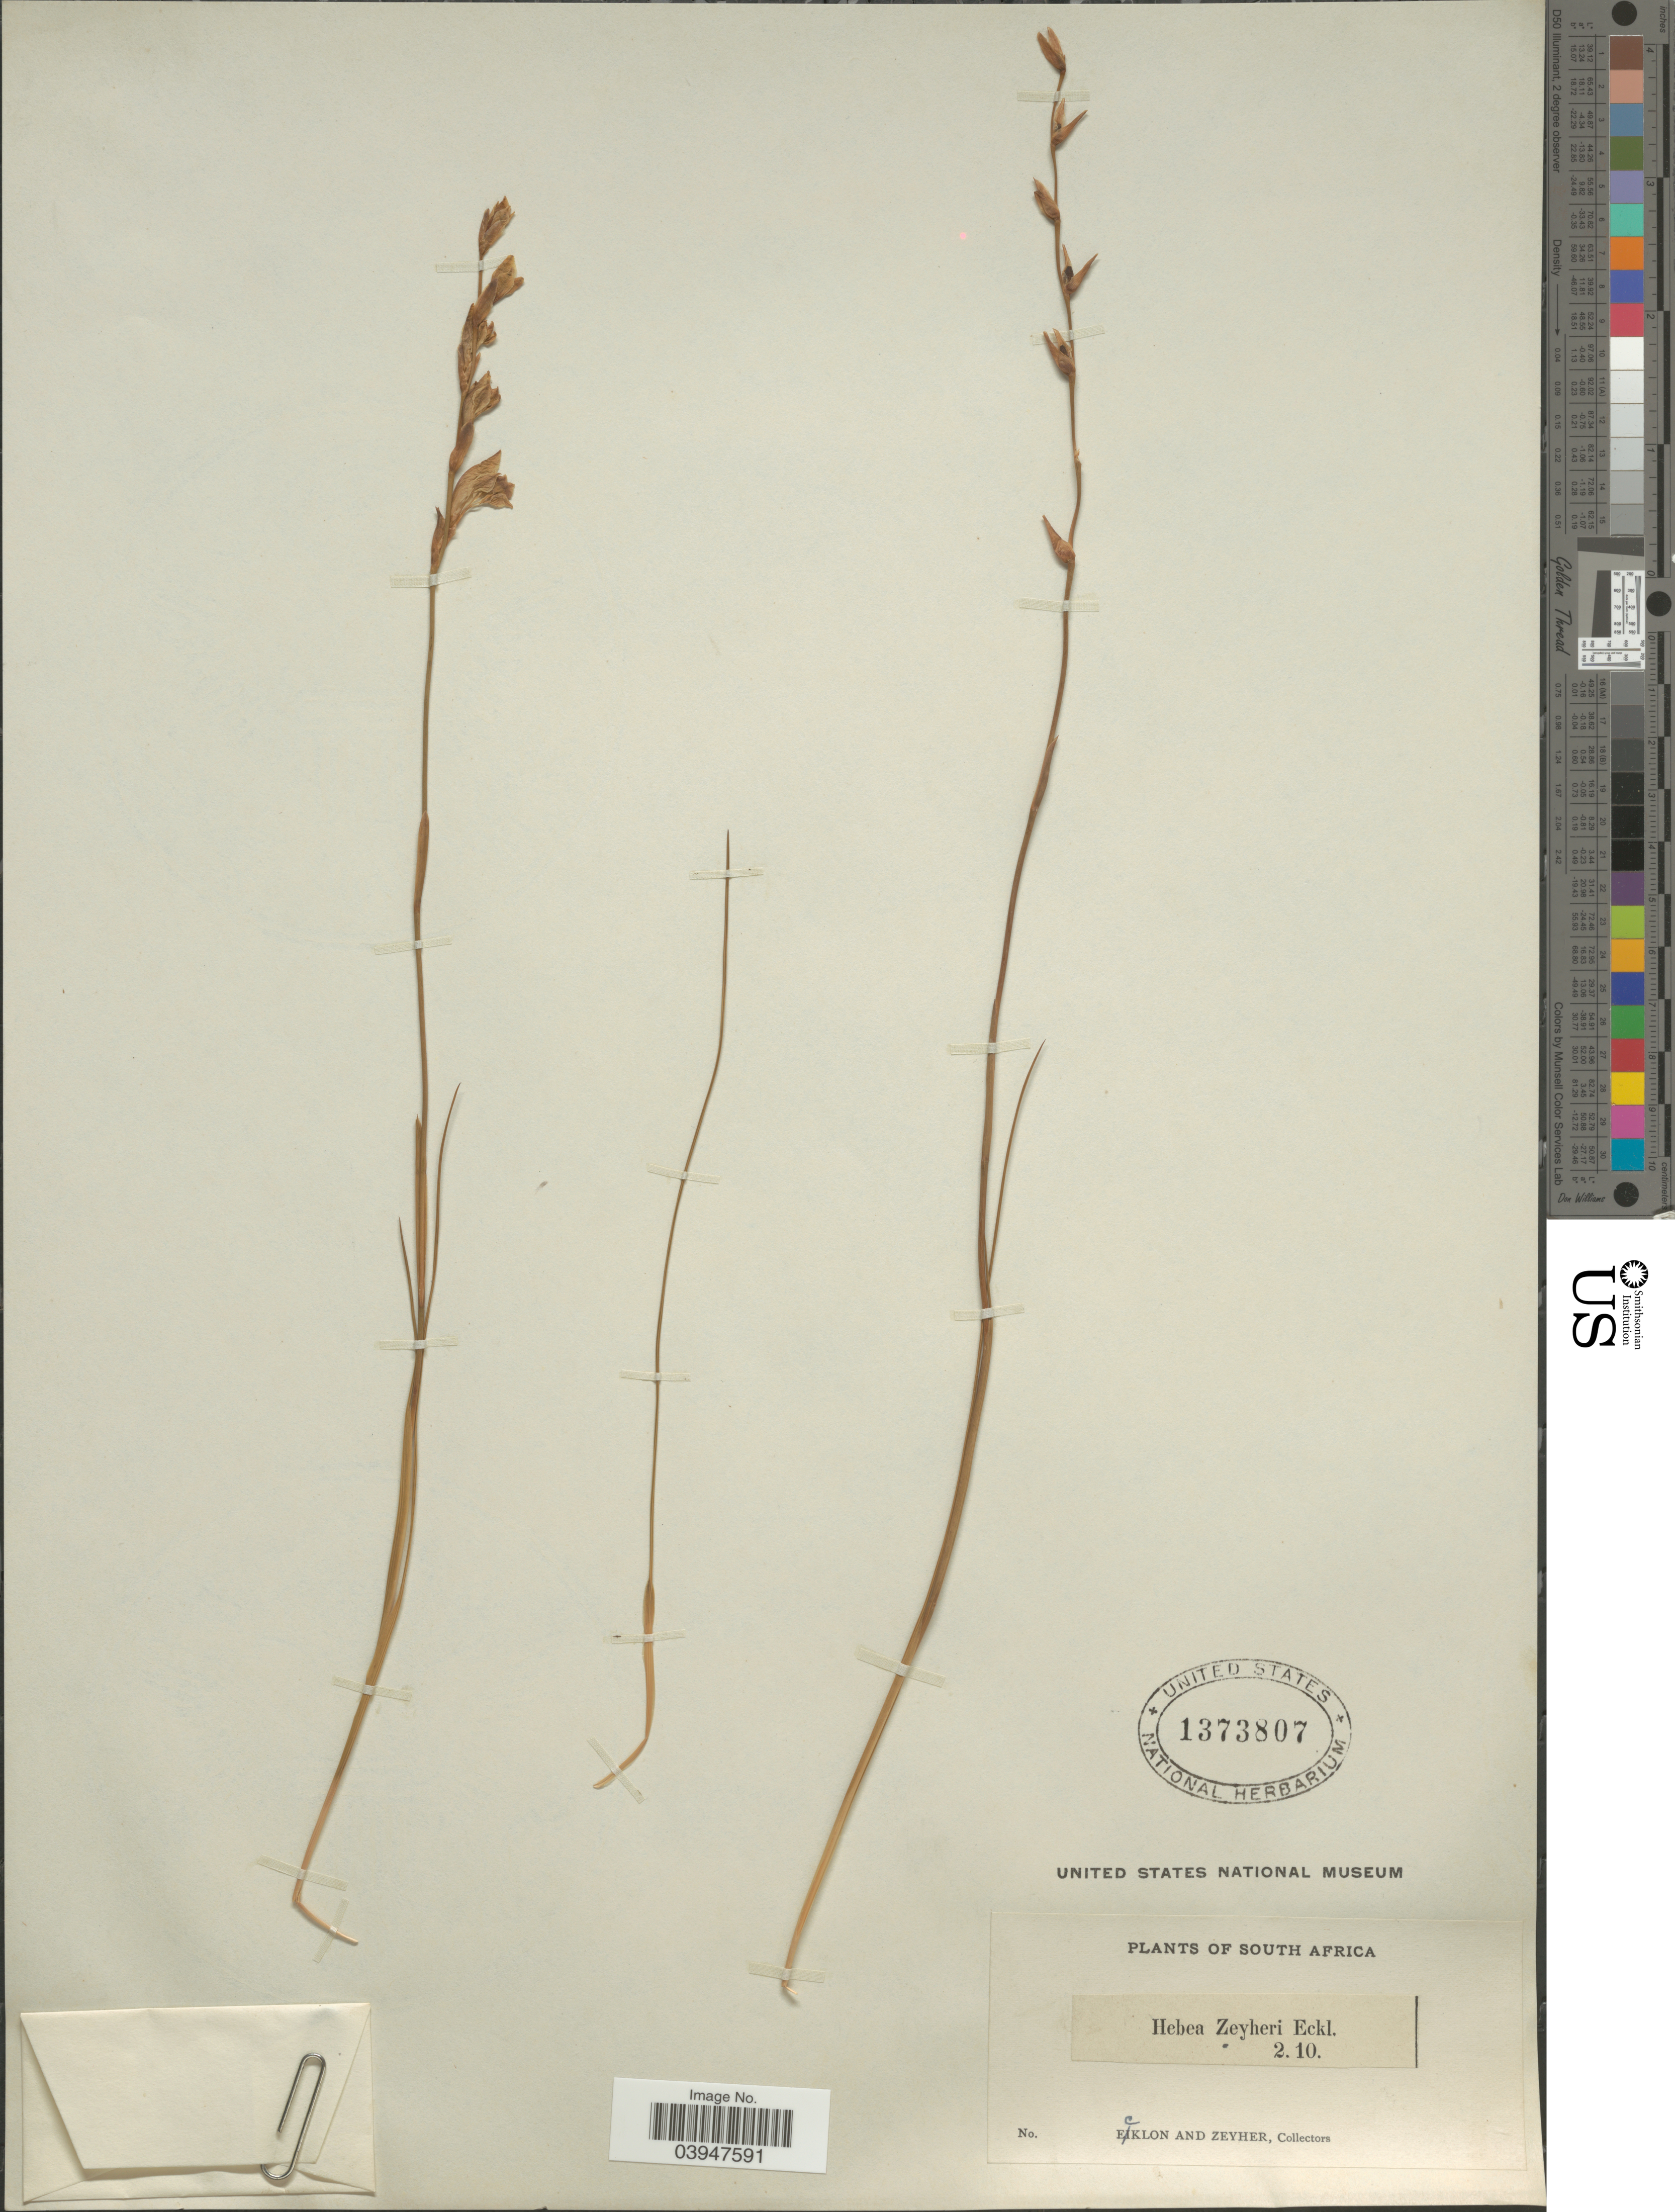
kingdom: Plantae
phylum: Tracheophyta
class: Liliopsida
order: Asparagales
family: Iridaceae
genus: Gladiolus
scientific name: Gladiolus zeyheri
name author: Eckl.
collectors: -. Ecklon & -. Zeyher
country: South Africa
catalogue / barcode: US 1373807